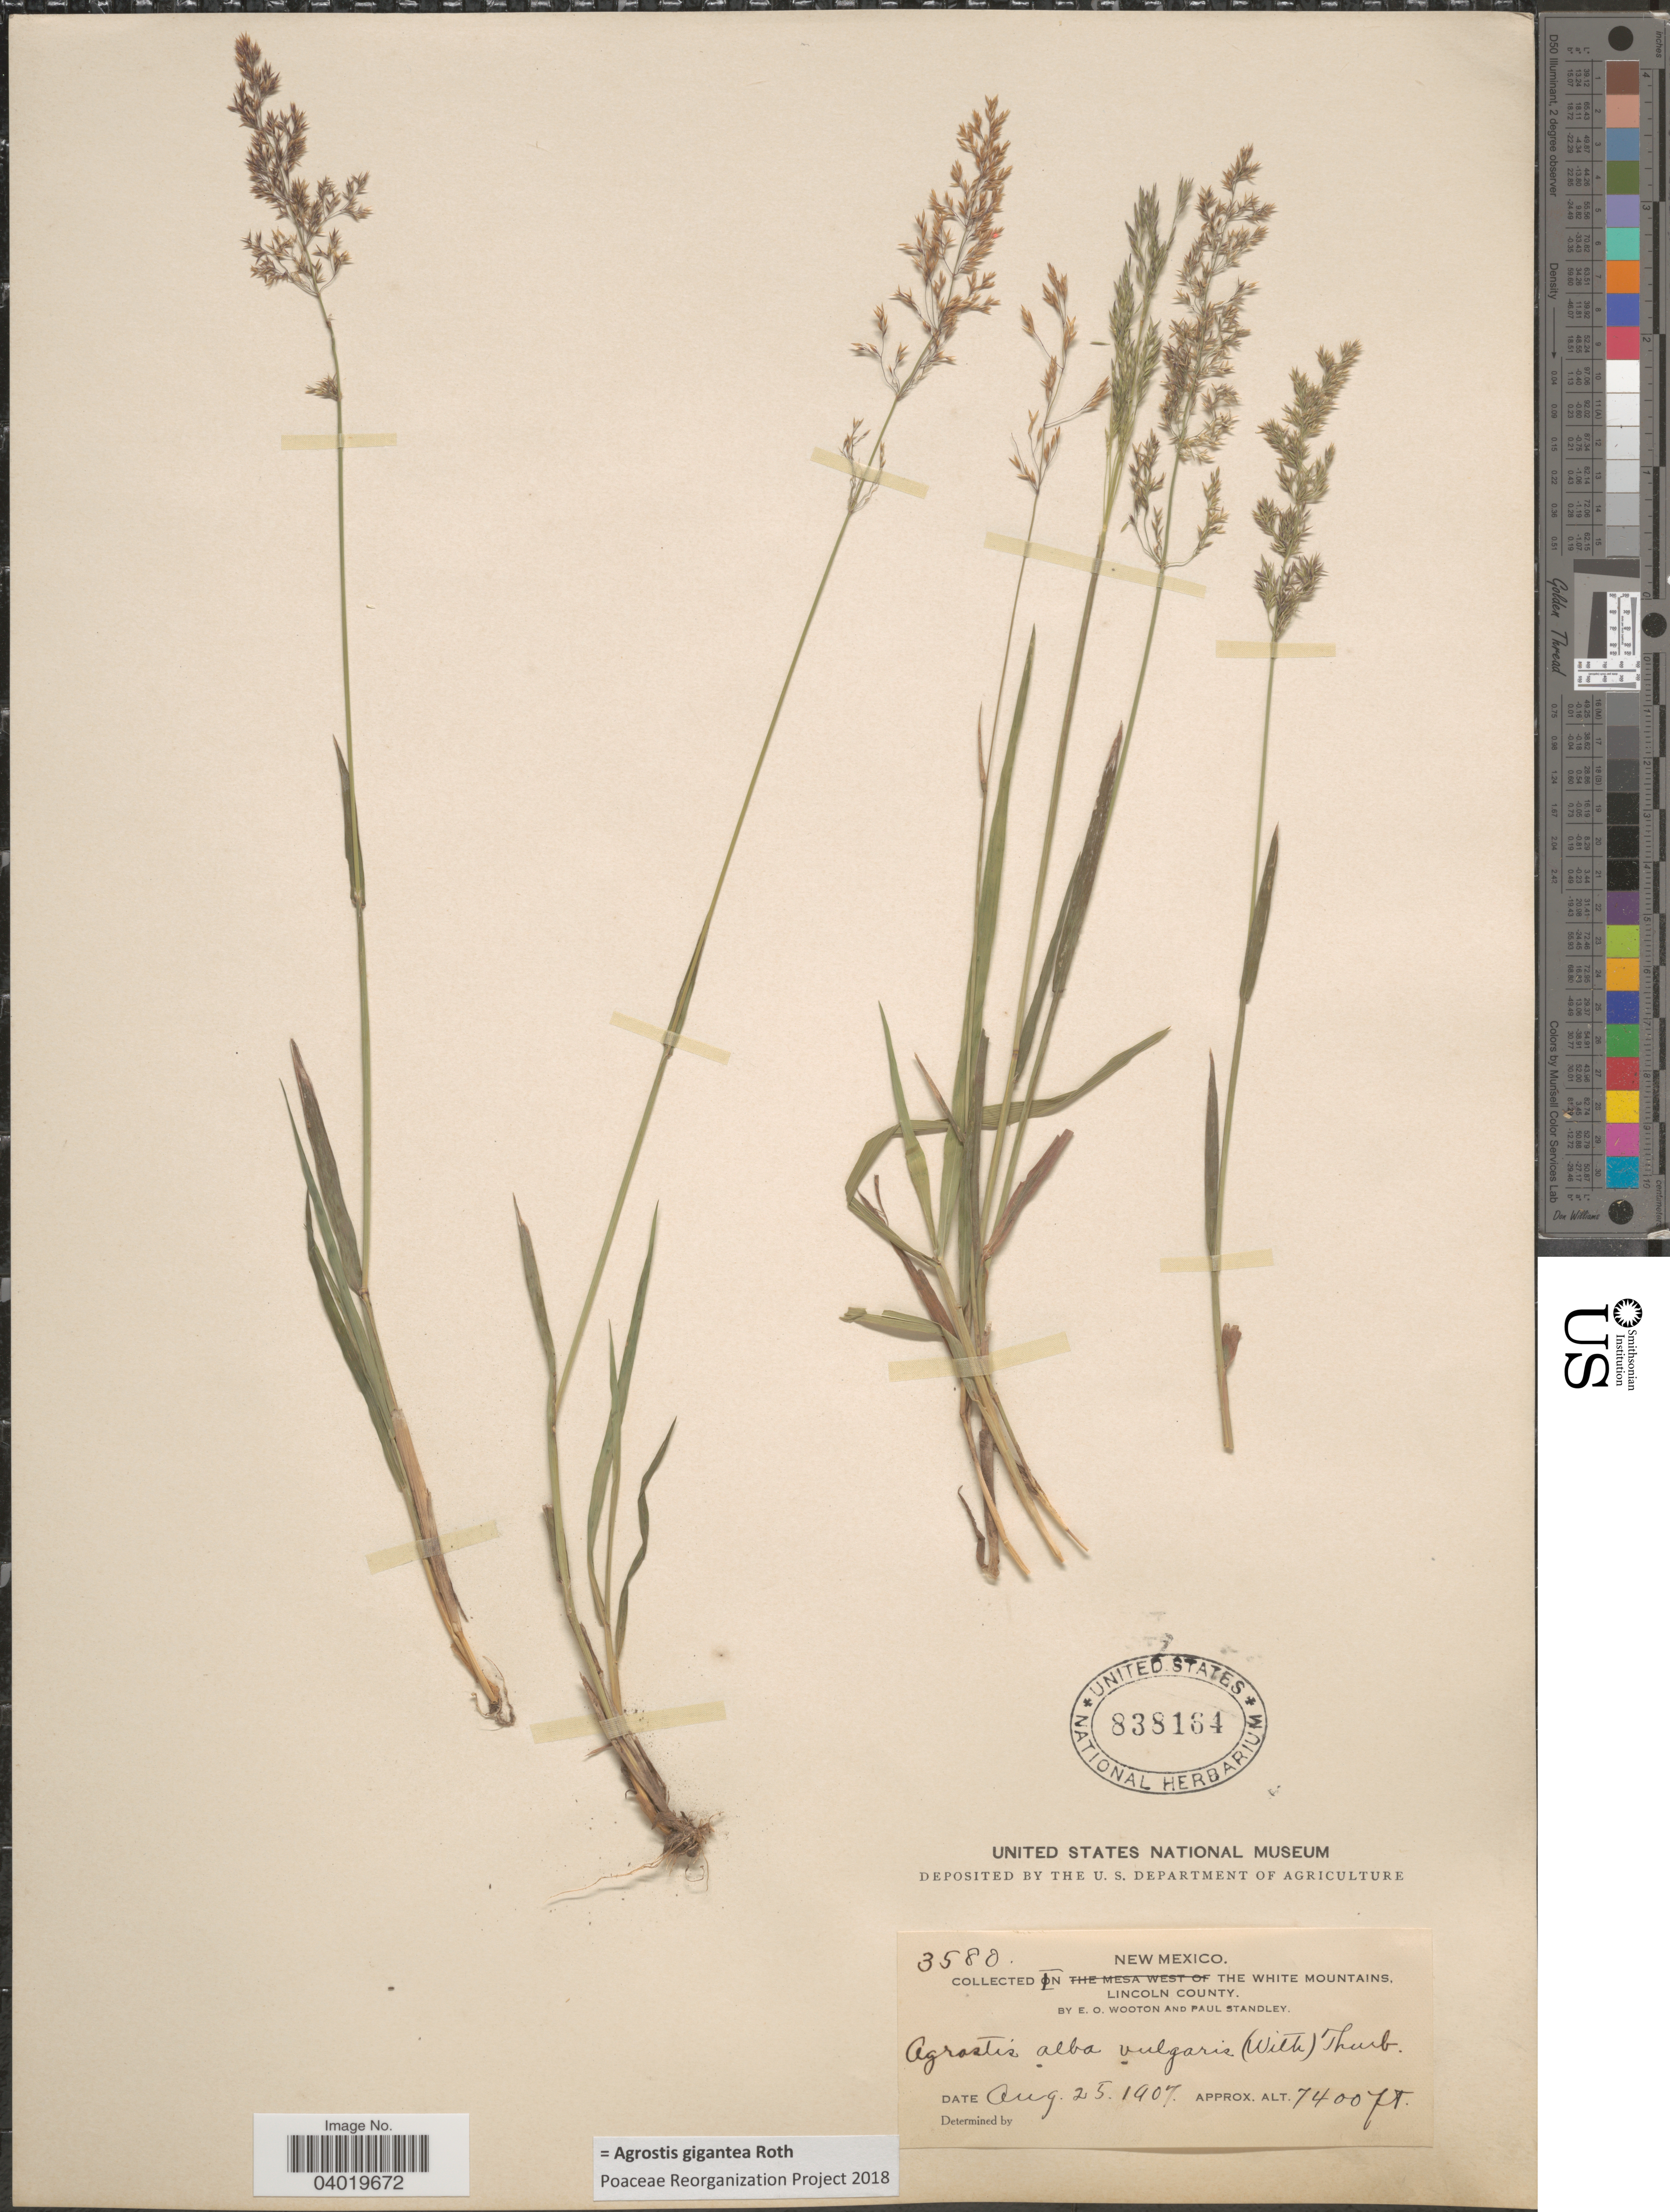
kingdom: Plantae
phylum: Tracheophyta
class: Liliopsida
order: Poales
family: Poaceae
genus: Agrostis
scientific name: Agrostis gigantea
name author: Roth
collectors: E. O. Wooton & P. C. Standley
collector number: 3580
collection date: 1907-08-25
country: United States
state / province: New Mexico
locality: In the White Mountains, Lincoln County.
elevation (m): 2256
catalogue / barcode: US 838164